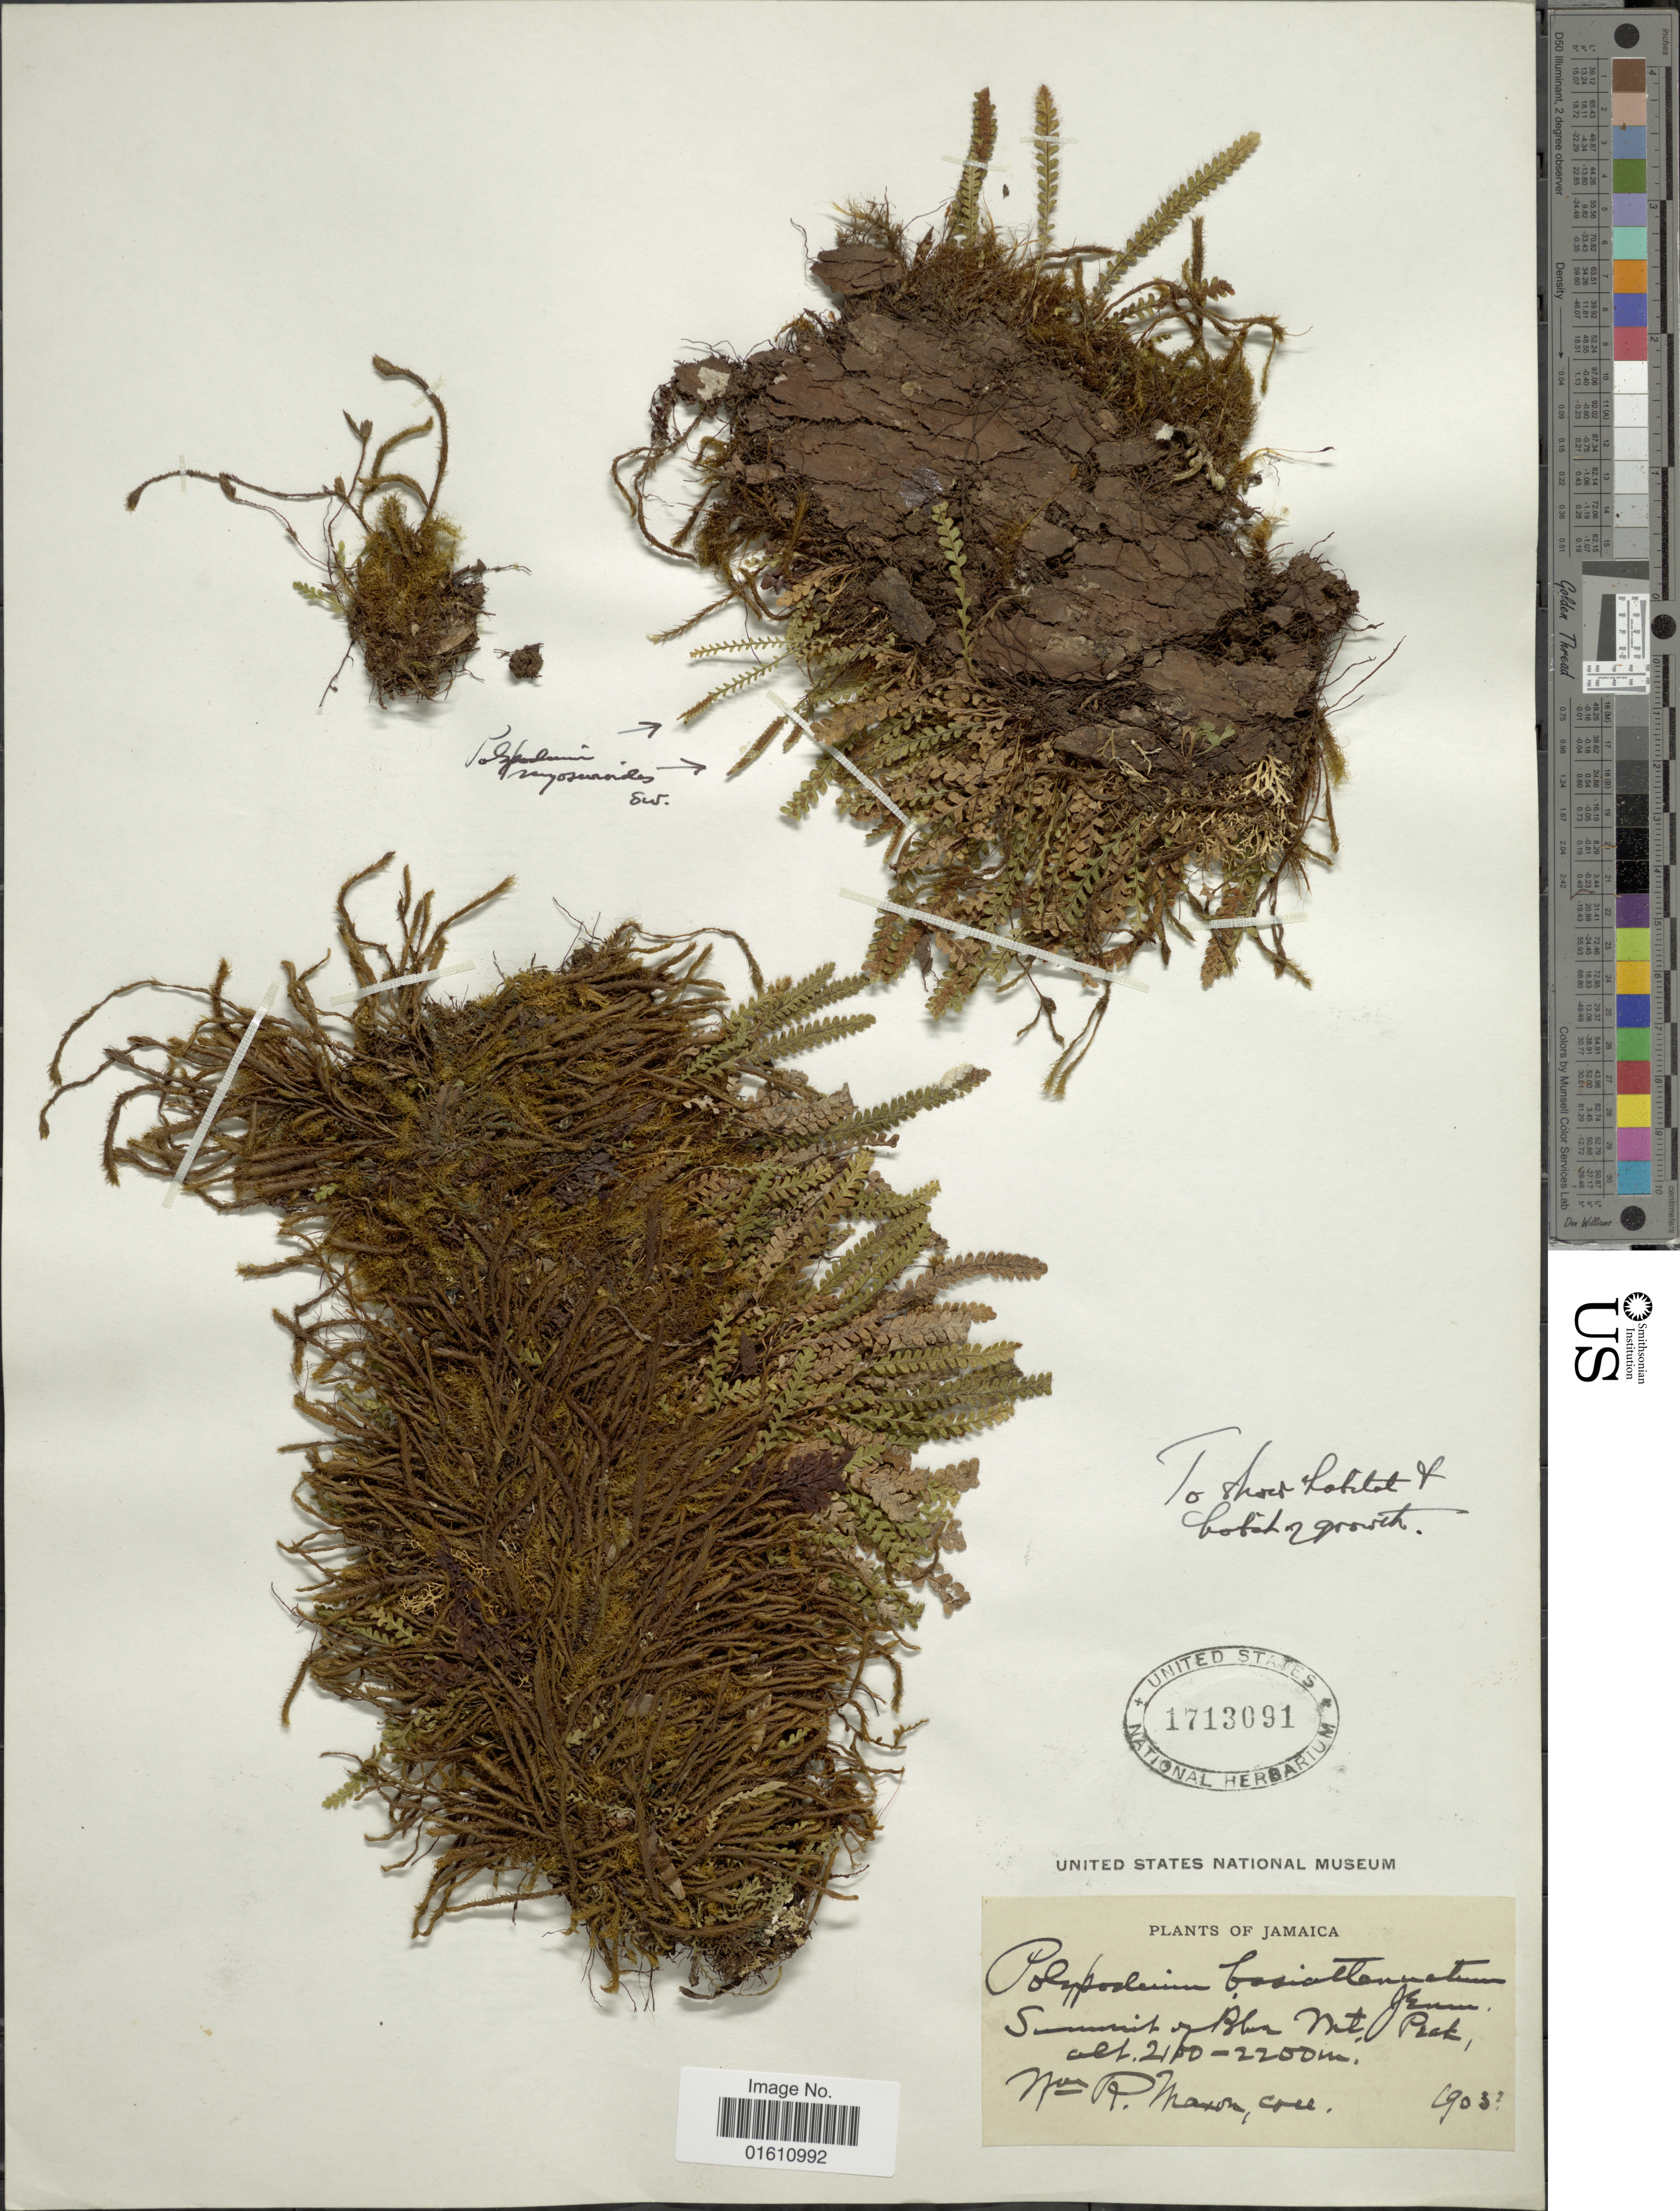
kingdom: Plantae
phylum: Tracheophyta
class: Polypodiopsida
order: Polypodiales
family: Polypodiaceae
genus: Moranopteris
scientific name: Moranopteris basiattenuata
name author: (Jenman) R. Y. Hirai & J. Prado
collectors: W. R. Maxon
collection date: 1903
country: Jamaica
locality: Summit of Blue mt. Peak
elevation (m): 2100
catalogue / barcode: US 1713091